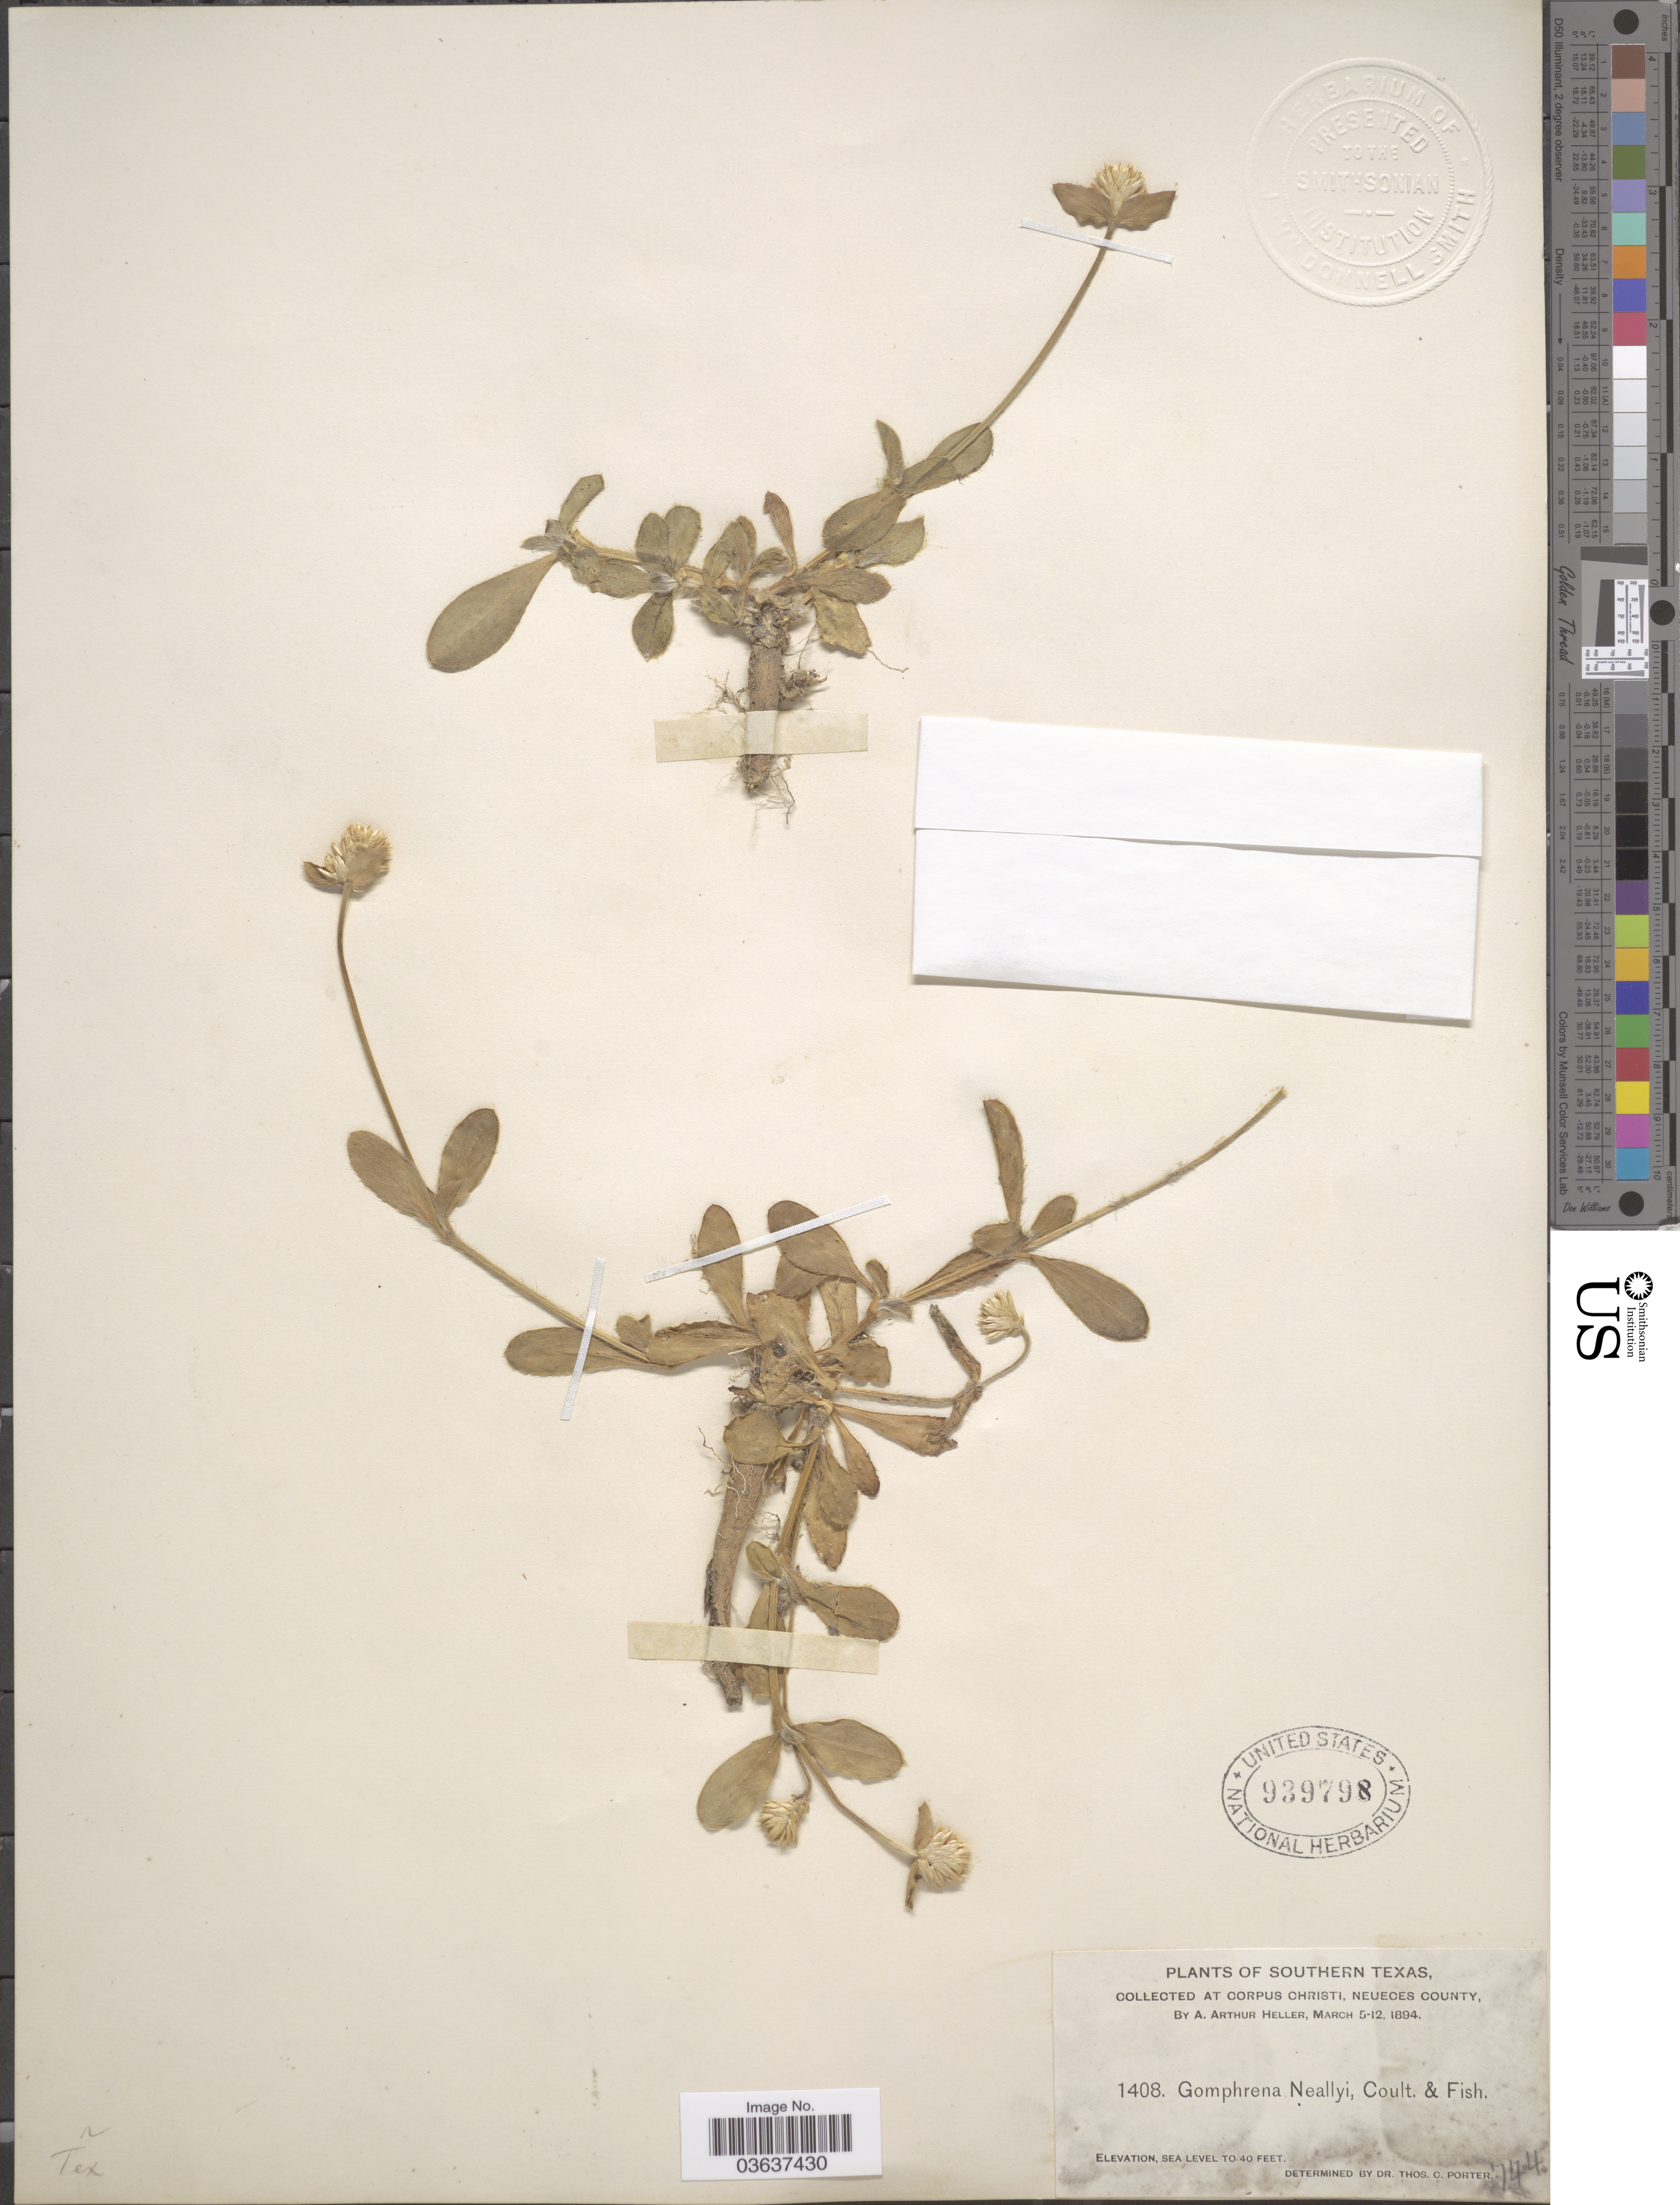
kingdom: Plantae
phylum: Tracheophyta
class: Magnoliopsida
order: Caryophyllales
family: Amaranthaceae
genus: Gomphrena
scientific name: Gomphrena nealleyi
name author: J.M. Coult. & Fisher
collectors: A. A. Heller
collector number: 1408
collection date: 1894-03-05/1894-03-12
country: United States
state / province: Texas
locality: Southern Texas. At Corpus Christi, Neueces County.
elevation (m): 0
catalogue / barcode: US 939798